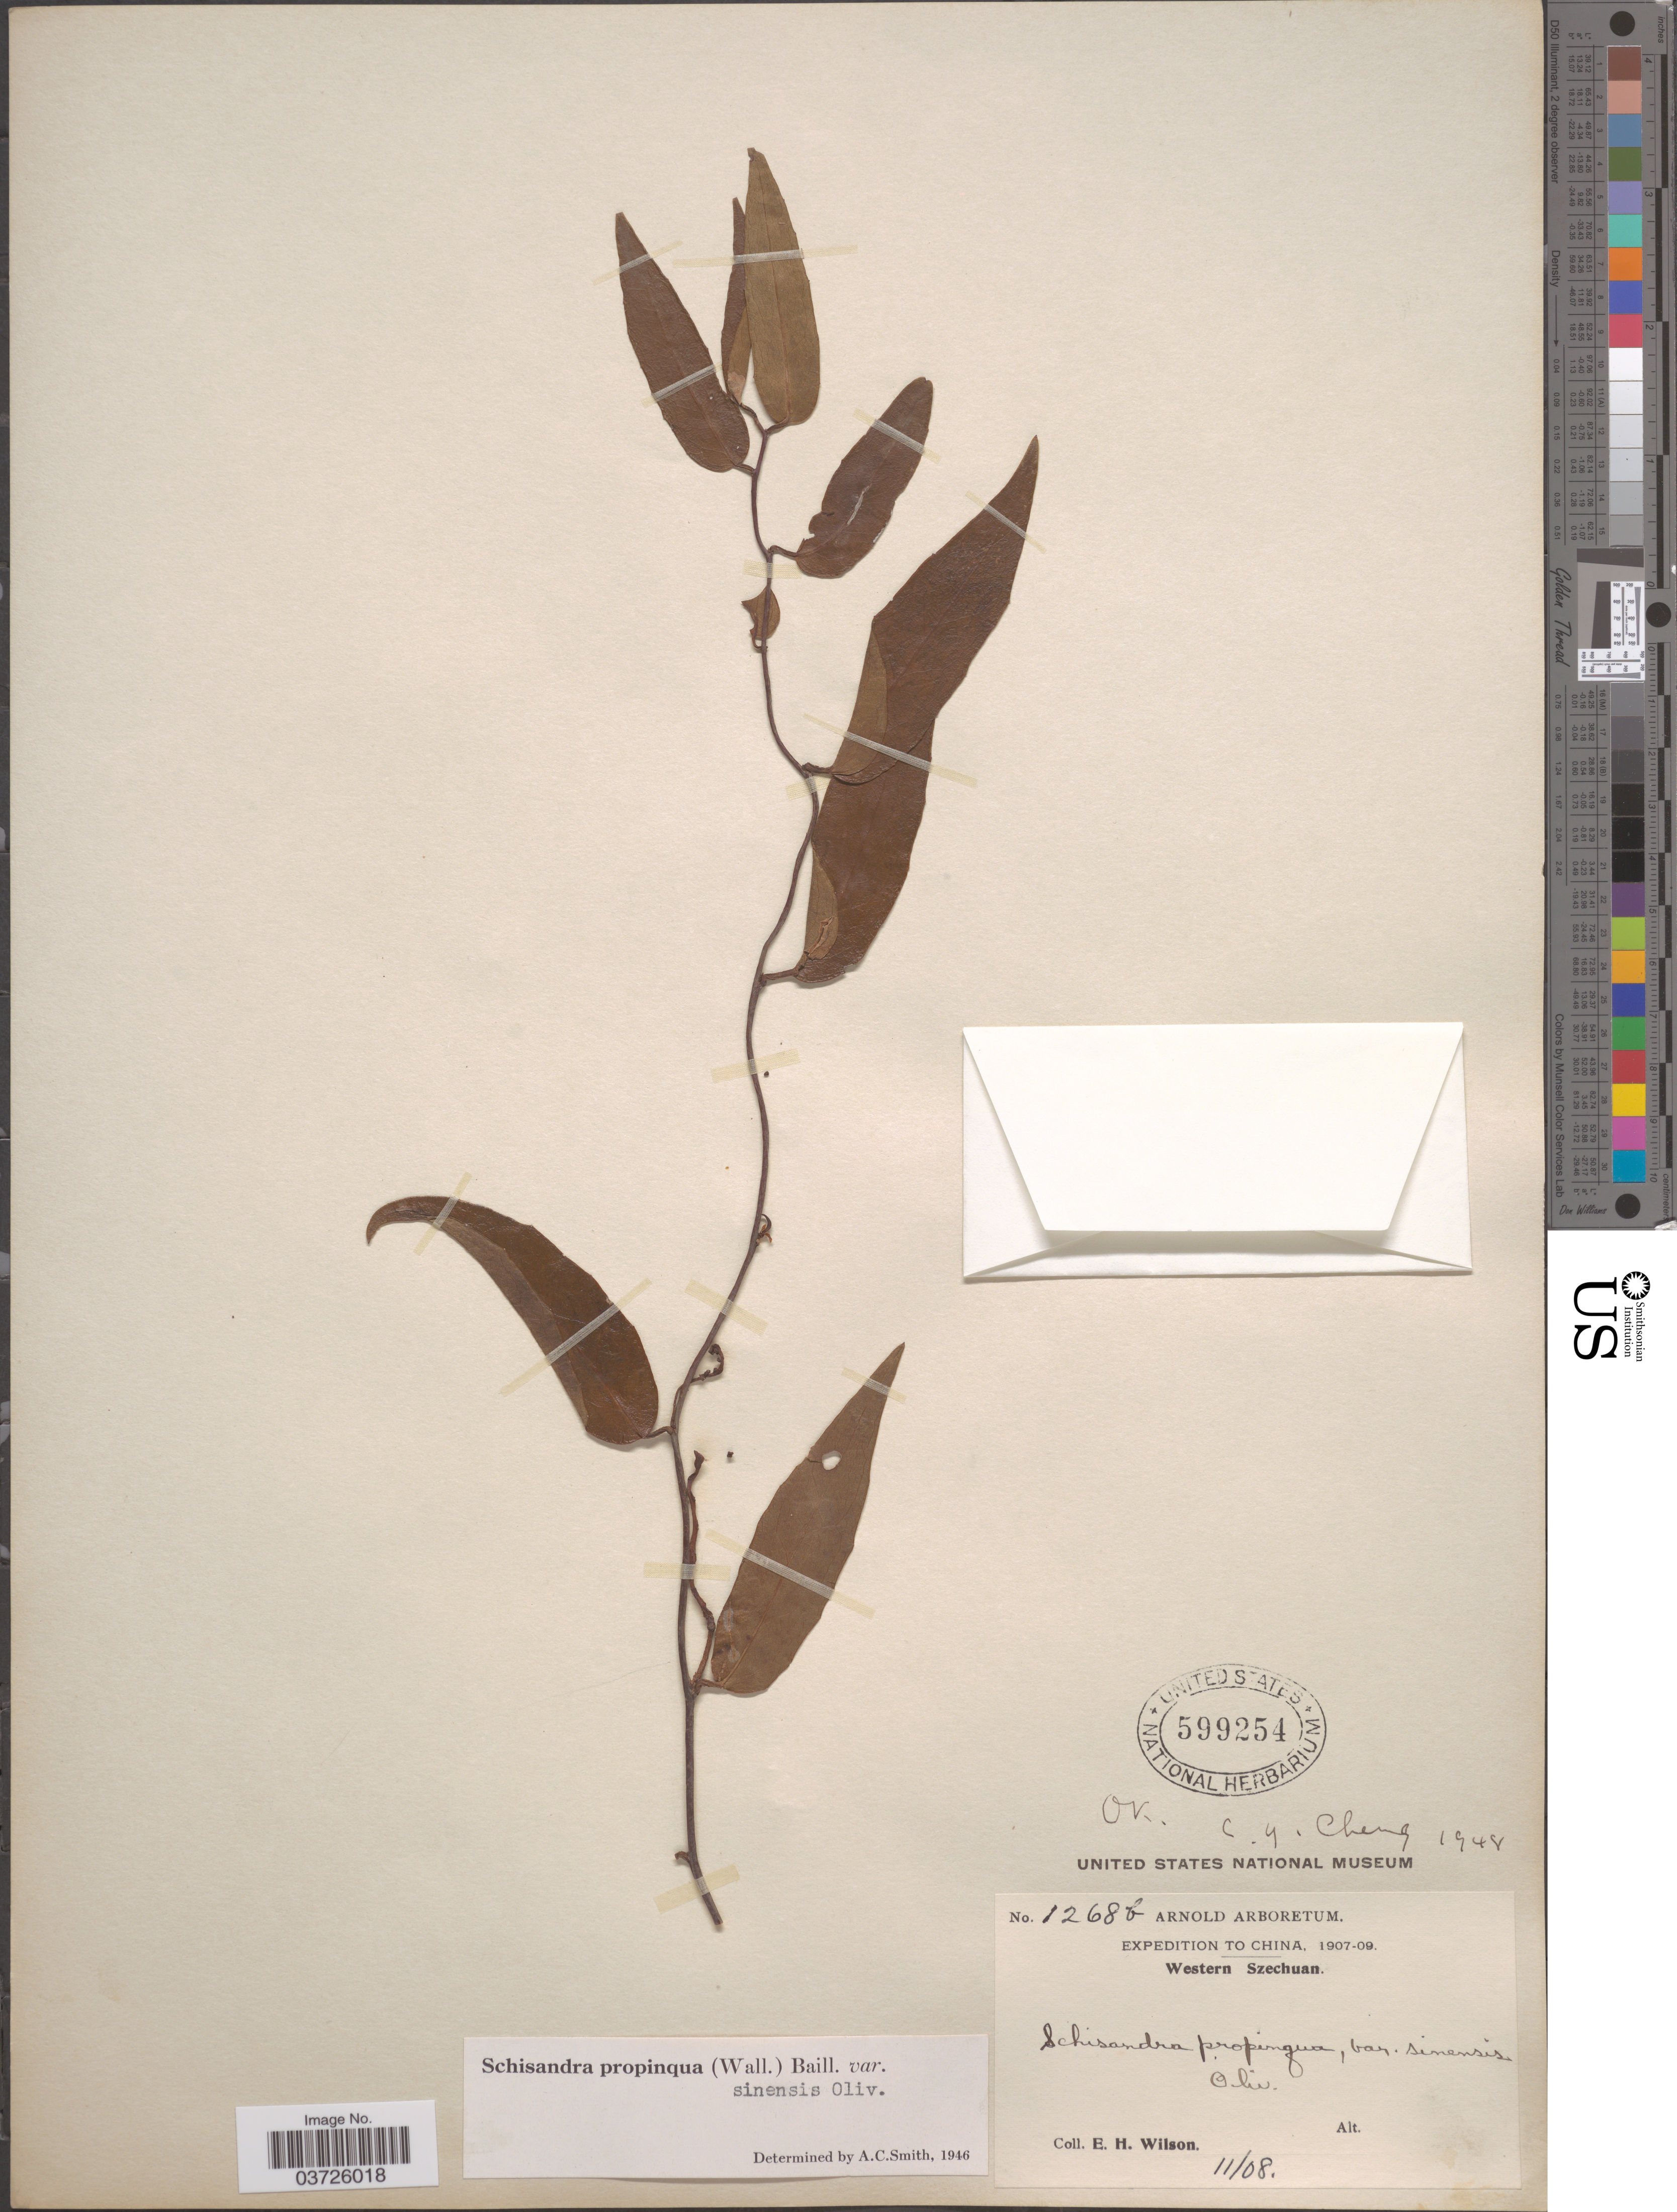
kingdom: Plantae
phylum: Tracheophyta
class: Magnoliopsida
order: Austrobaileyales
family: Schisandraceae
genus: Schisandra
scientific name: Schisandra propinqua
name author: (Wall.) Baill.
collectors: E. Wilson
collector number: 1268b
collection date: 1908-11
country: China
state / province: Sichuan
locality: Western Szechuan.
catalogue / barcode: US 599254